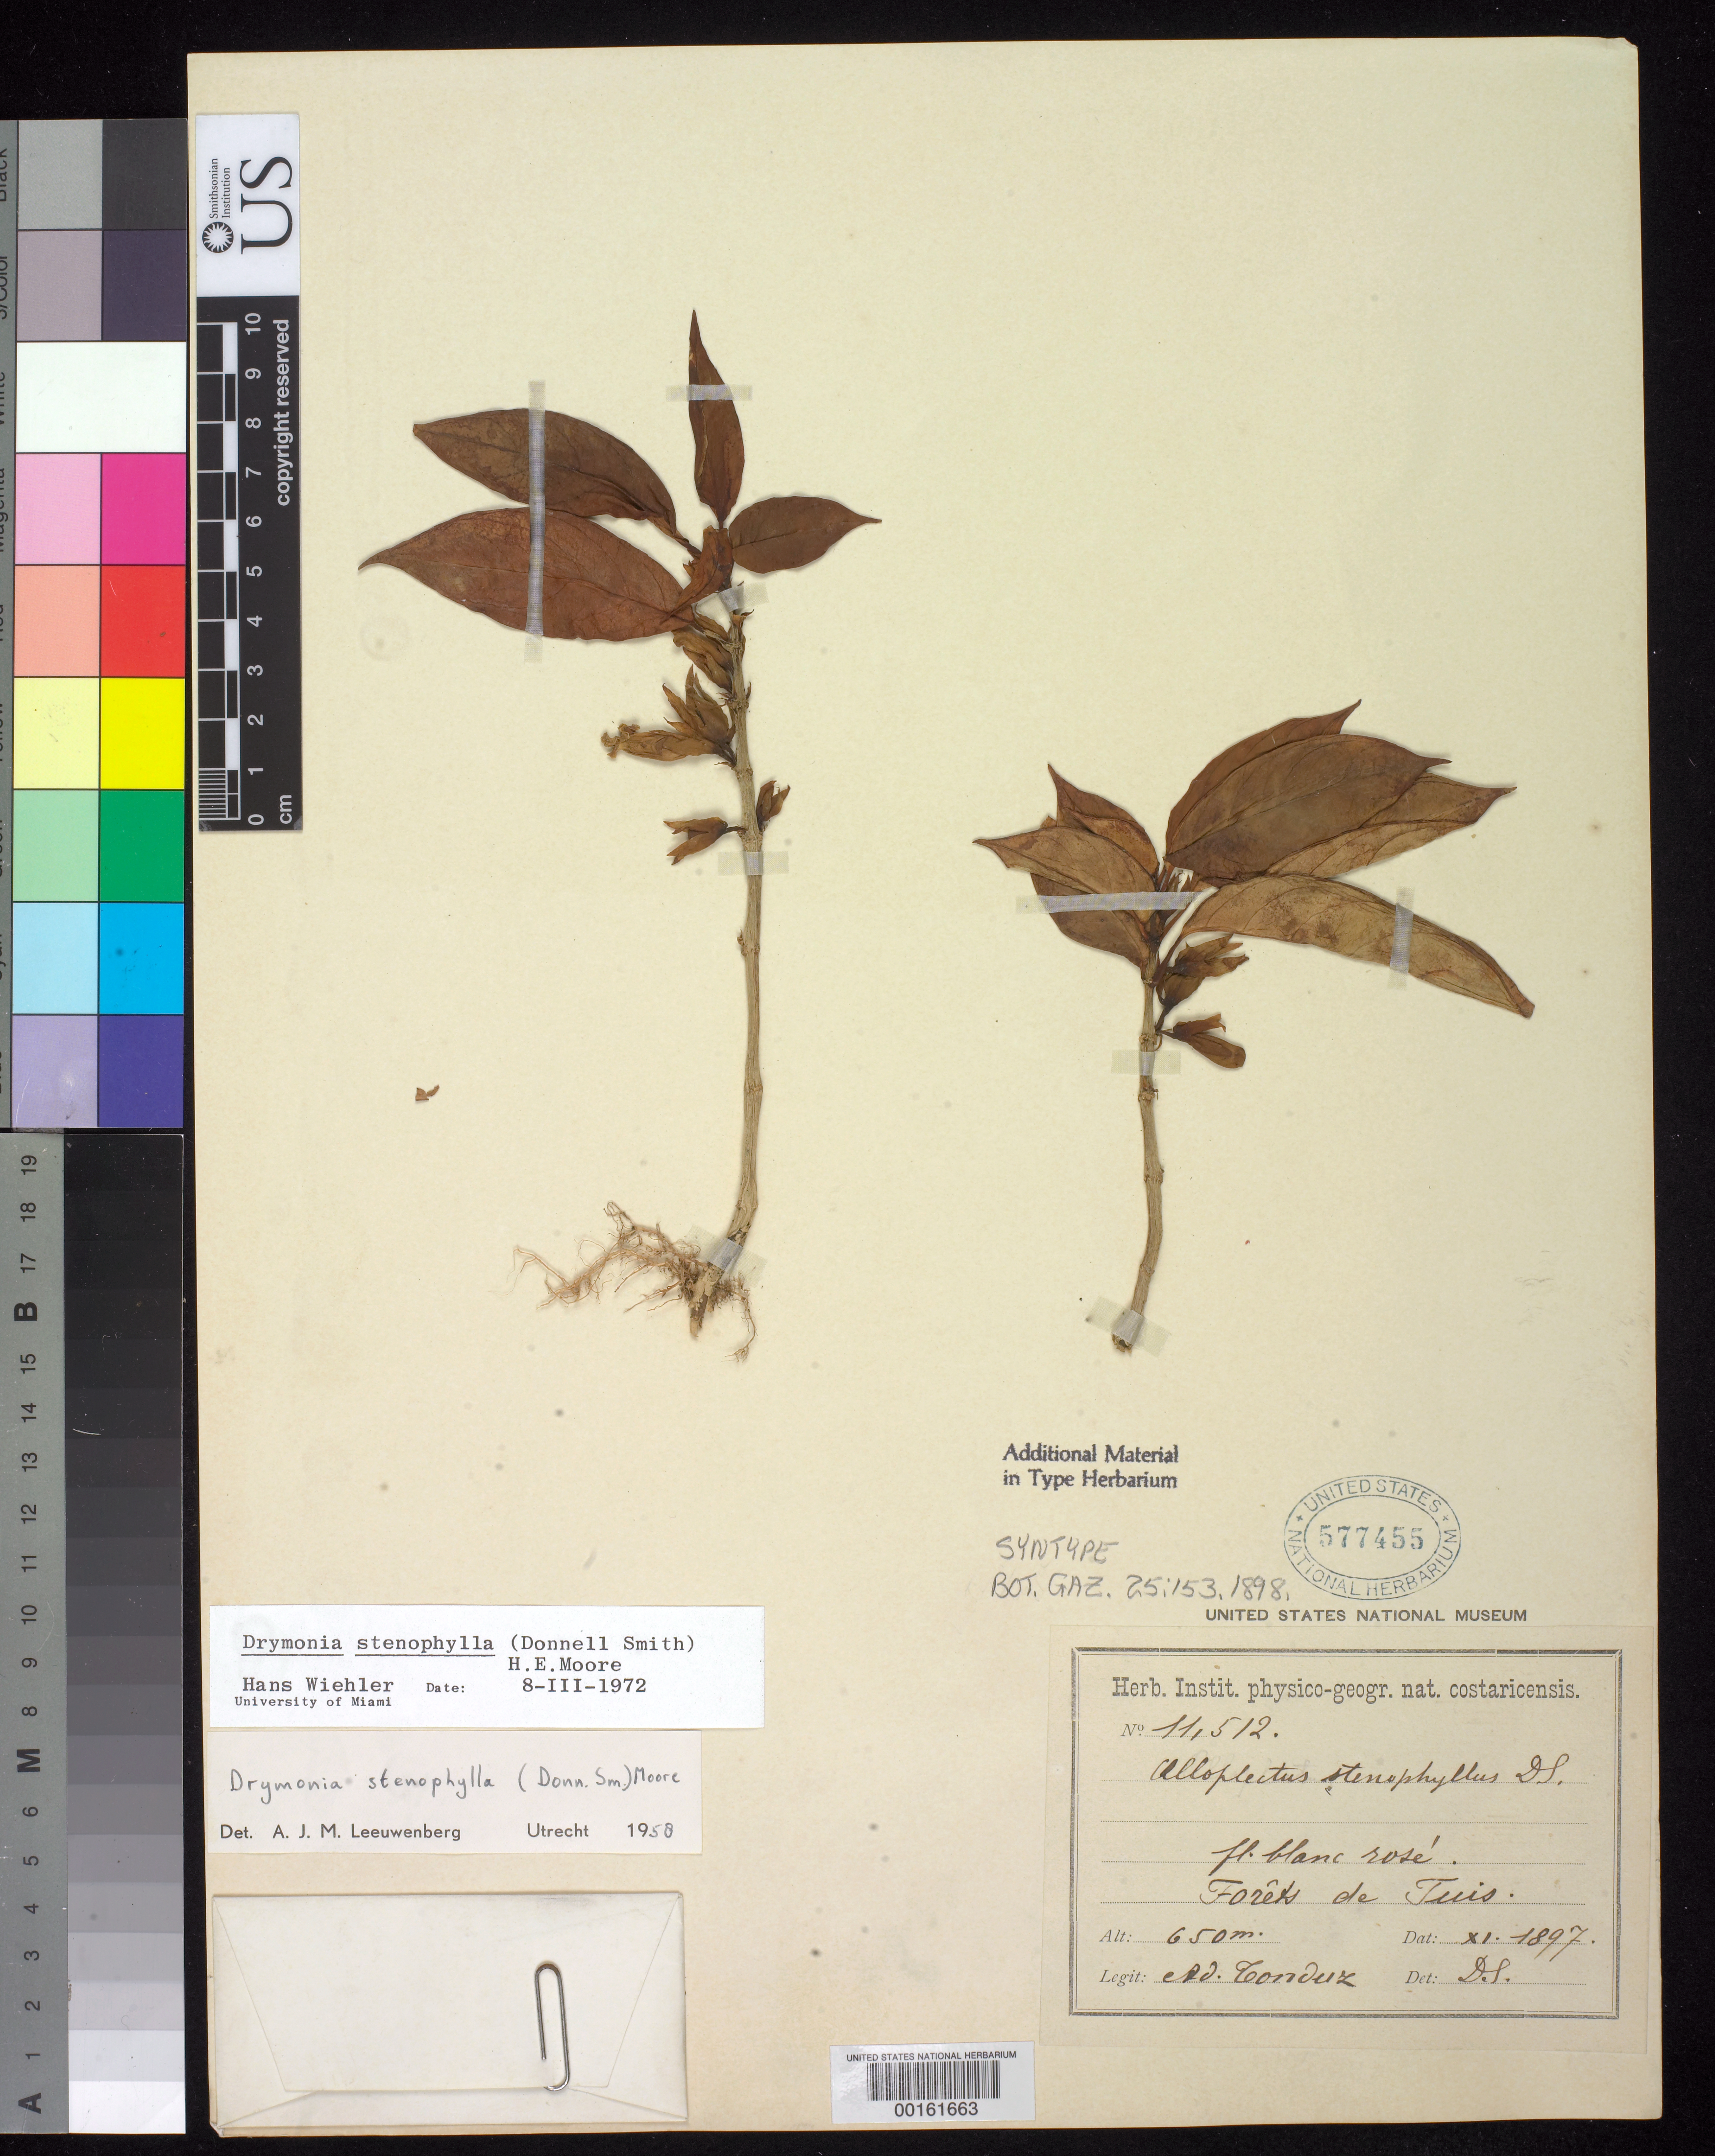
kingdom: Plantae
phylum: Tracheophyta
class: Magnoliopsida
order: Lamiales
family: Gesneriaceae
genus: Alloplectus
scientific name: Alloplectus stenophyllus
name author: Donn. Sm.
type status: Syntype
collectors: A. Tonduz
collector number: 11512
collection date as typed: Nov 1897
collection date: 1897-11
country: Costa Rica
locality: Forêts de Tuis.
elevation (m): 650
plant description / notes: Lectotype is J. Donnell Smith 6724 as (effectively) designated by L.E. Skog, Ann. Missouri Bot. Gard. 65: 912 (1979).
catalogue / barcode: US 577455